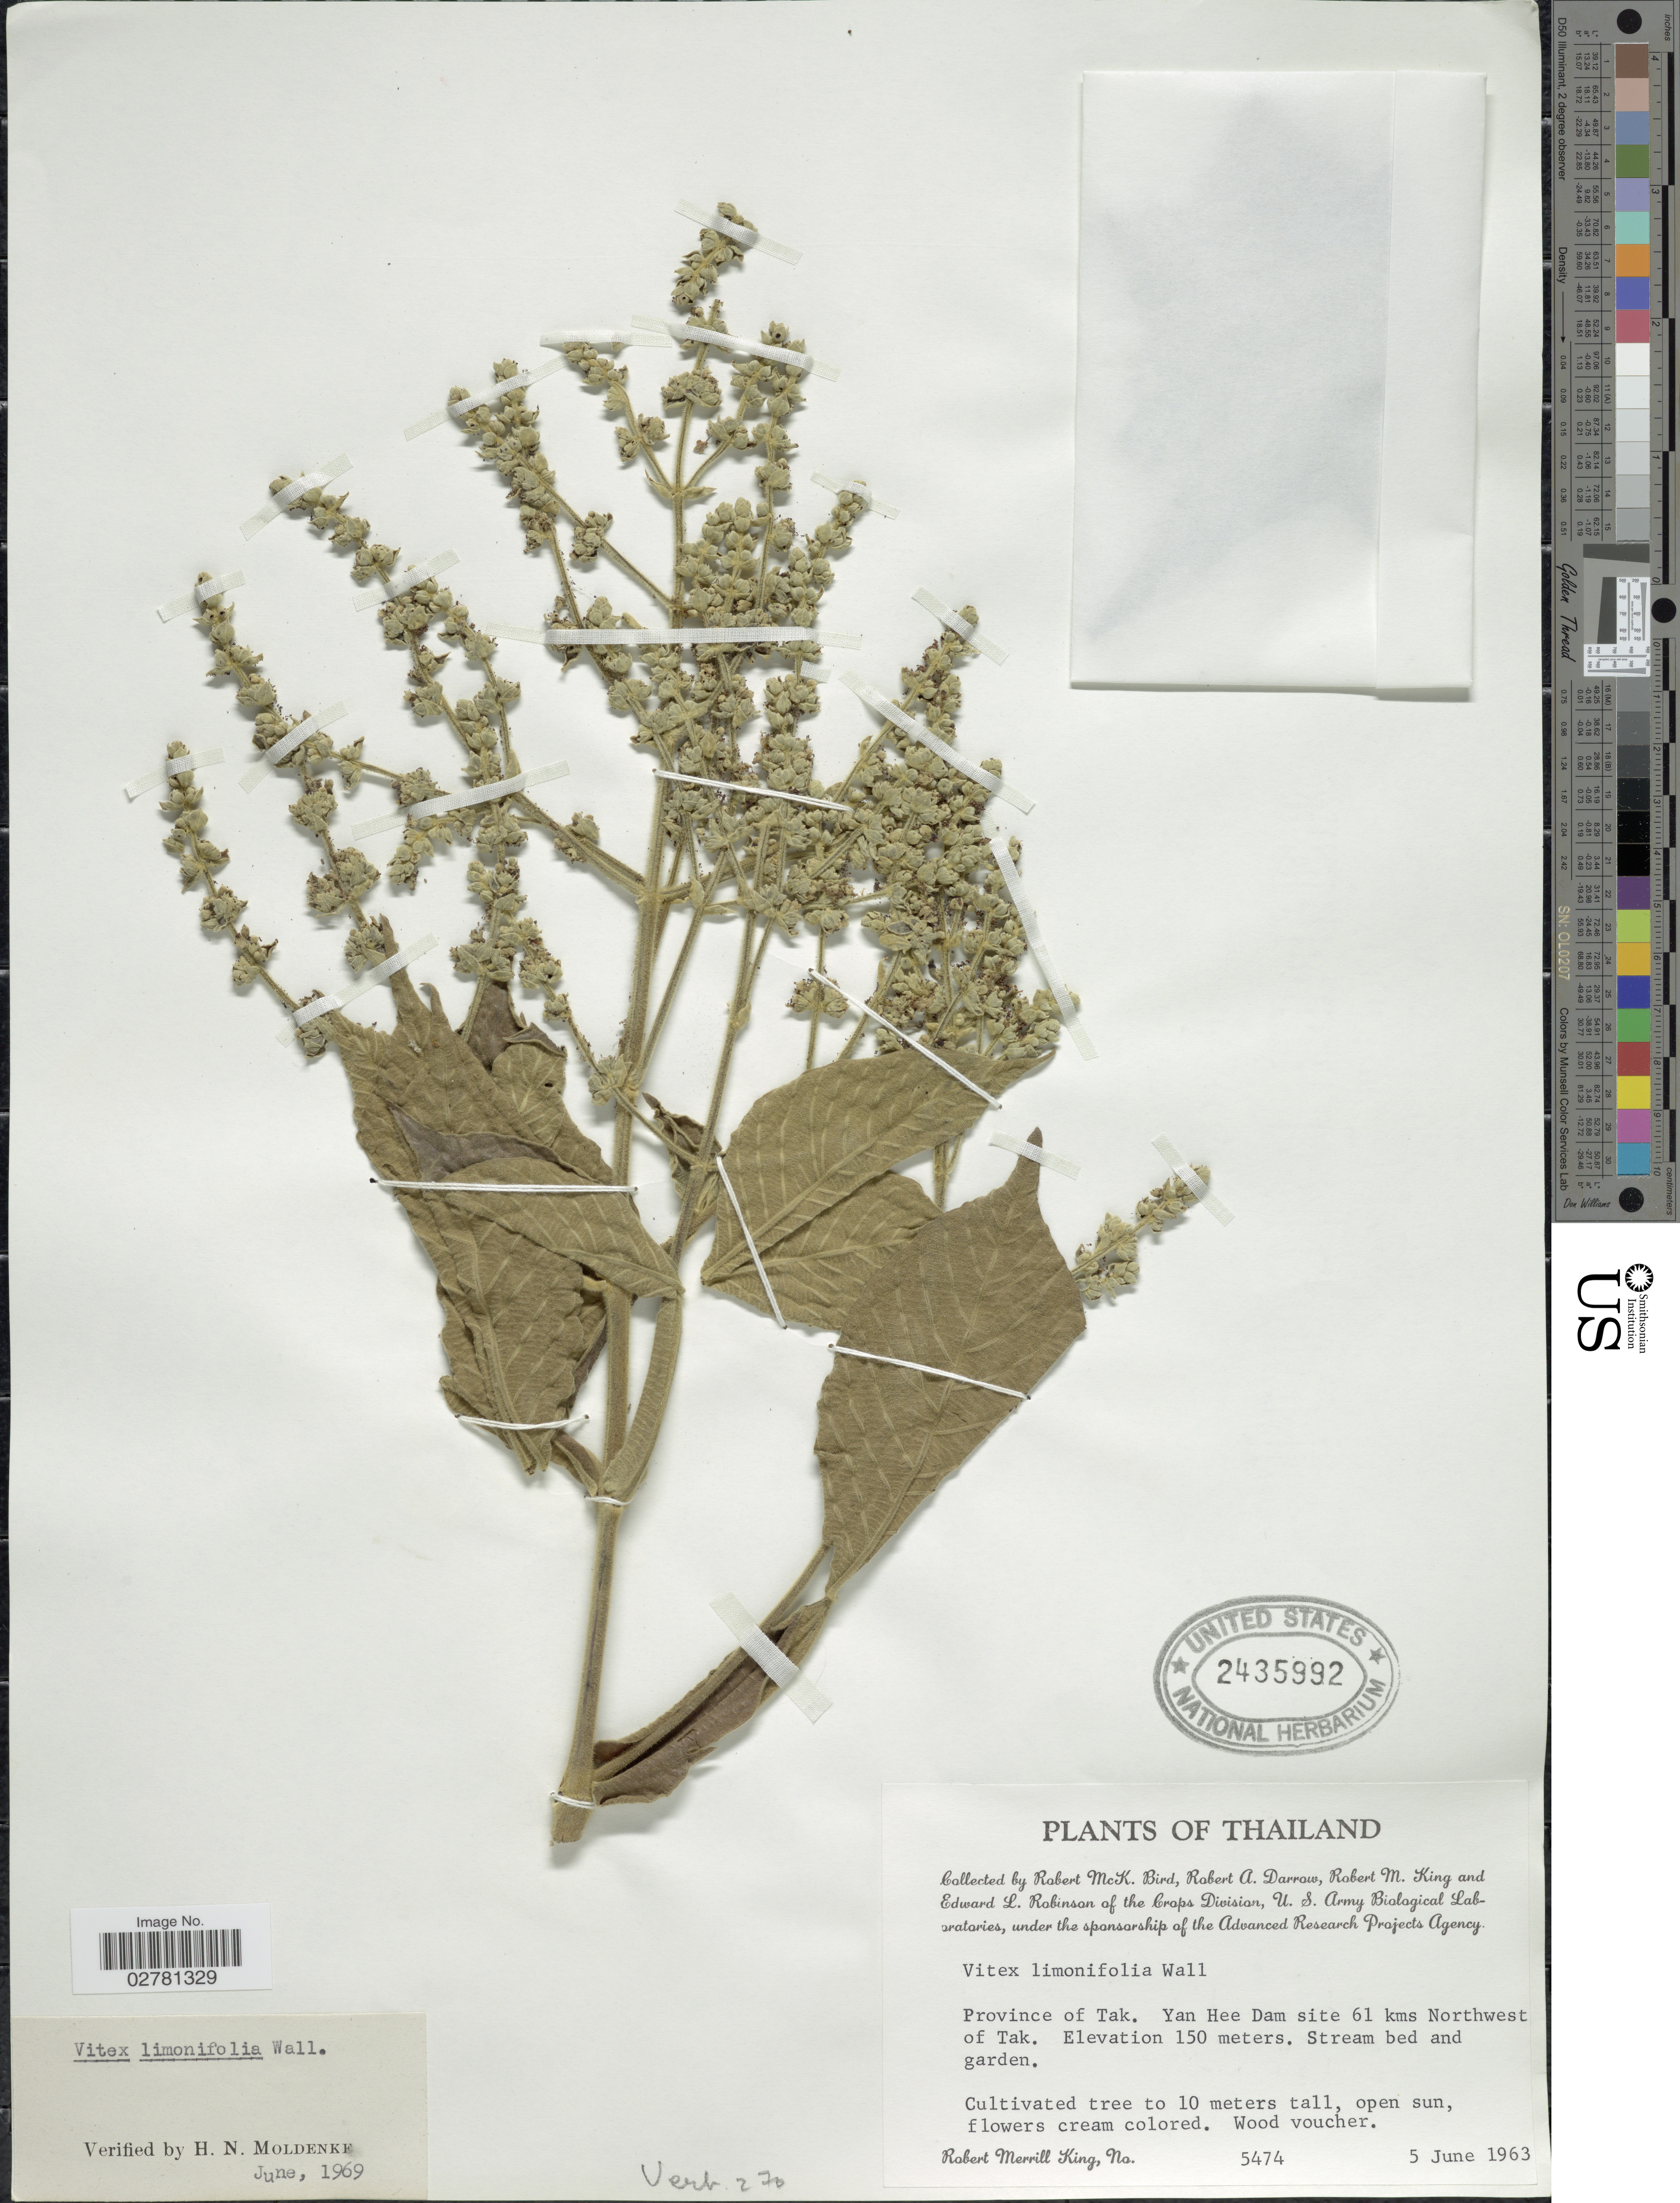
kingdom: Plantae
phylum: Tracheophyta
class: Magnoliopsida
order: Lamiales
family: Lamiaceae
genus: Vitex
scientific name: Vitex limonifolia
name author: Wall.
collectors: R. M. Bird, R. A. Darrow, R. M. King & E. L. Robinson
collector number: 5474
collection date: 1963-06-05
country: Thailand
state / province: Tak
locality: Yan Hee Dam site 61 kms Northwest of Tak.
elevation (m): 150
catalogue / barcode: US 2435992